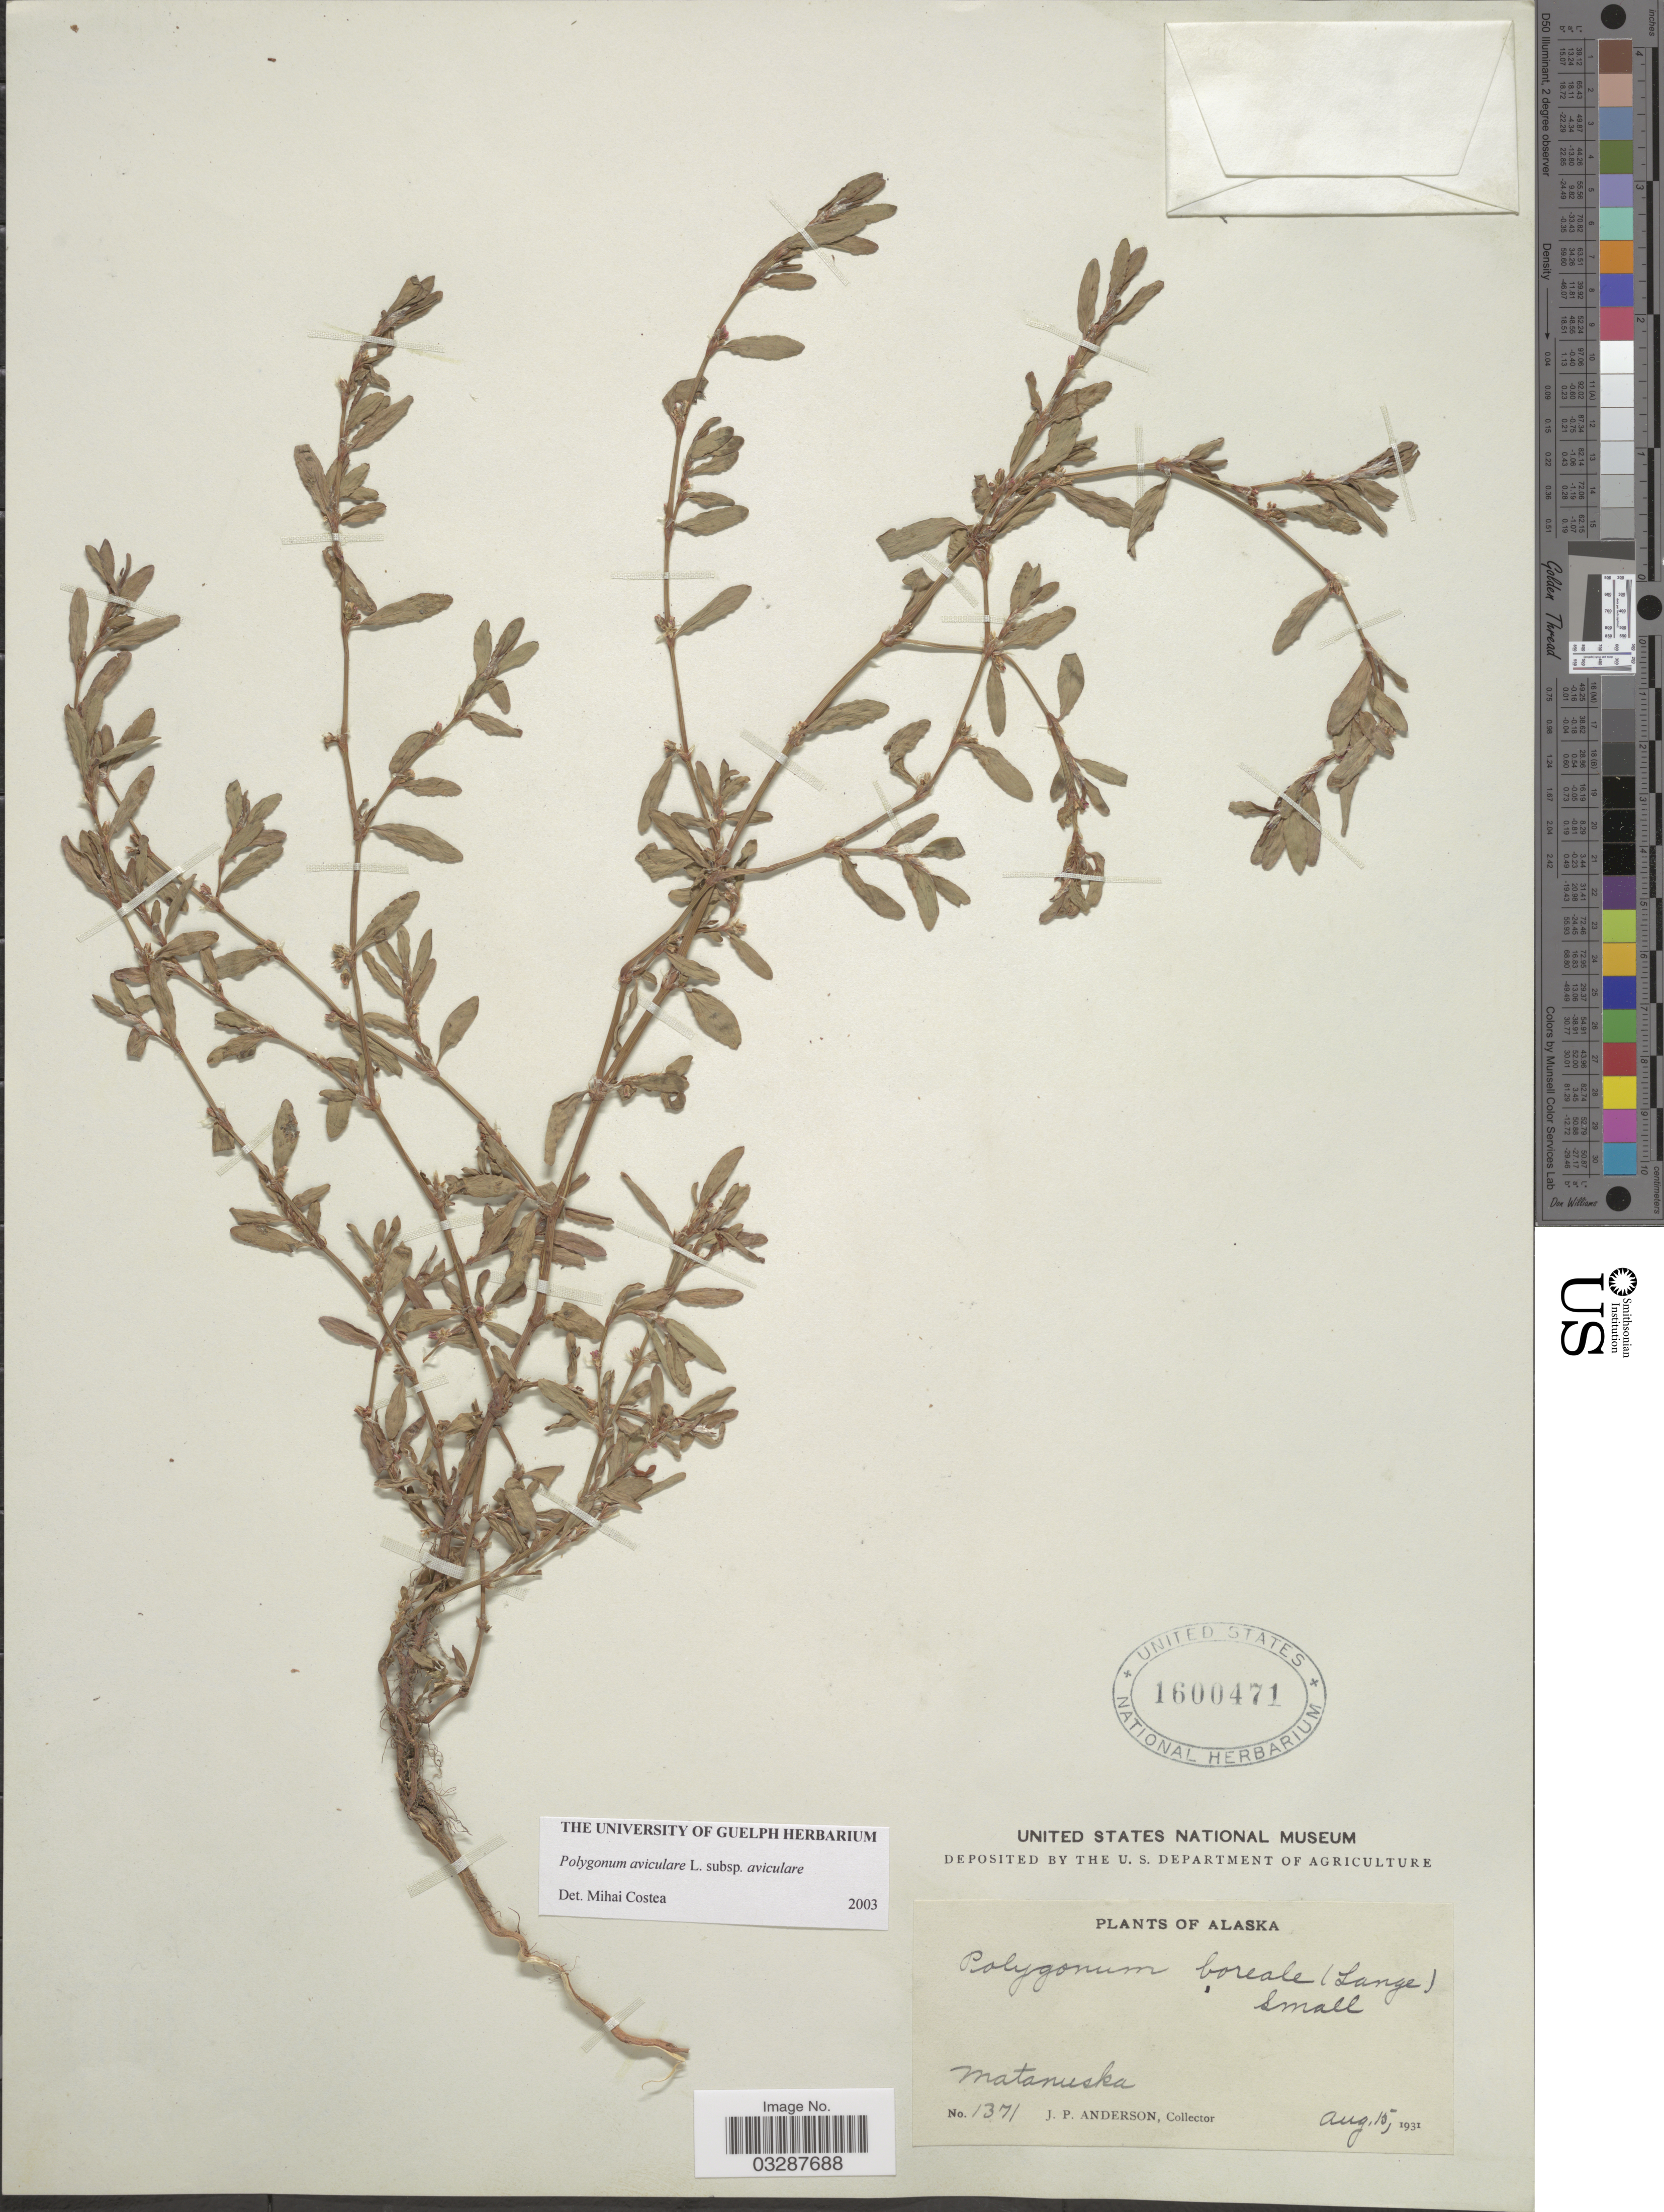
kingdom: Plantae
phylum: Tracheophyta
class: Magnoliopsida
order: Caryophyllales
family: Polygonaceae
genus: Polygonum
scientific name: Polygonum aviculare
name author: L.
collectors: J. P. Anderson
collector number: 1371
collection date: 1931-08-15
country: United States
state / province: Alaska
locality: Matanuska.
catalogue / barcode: US 1600471